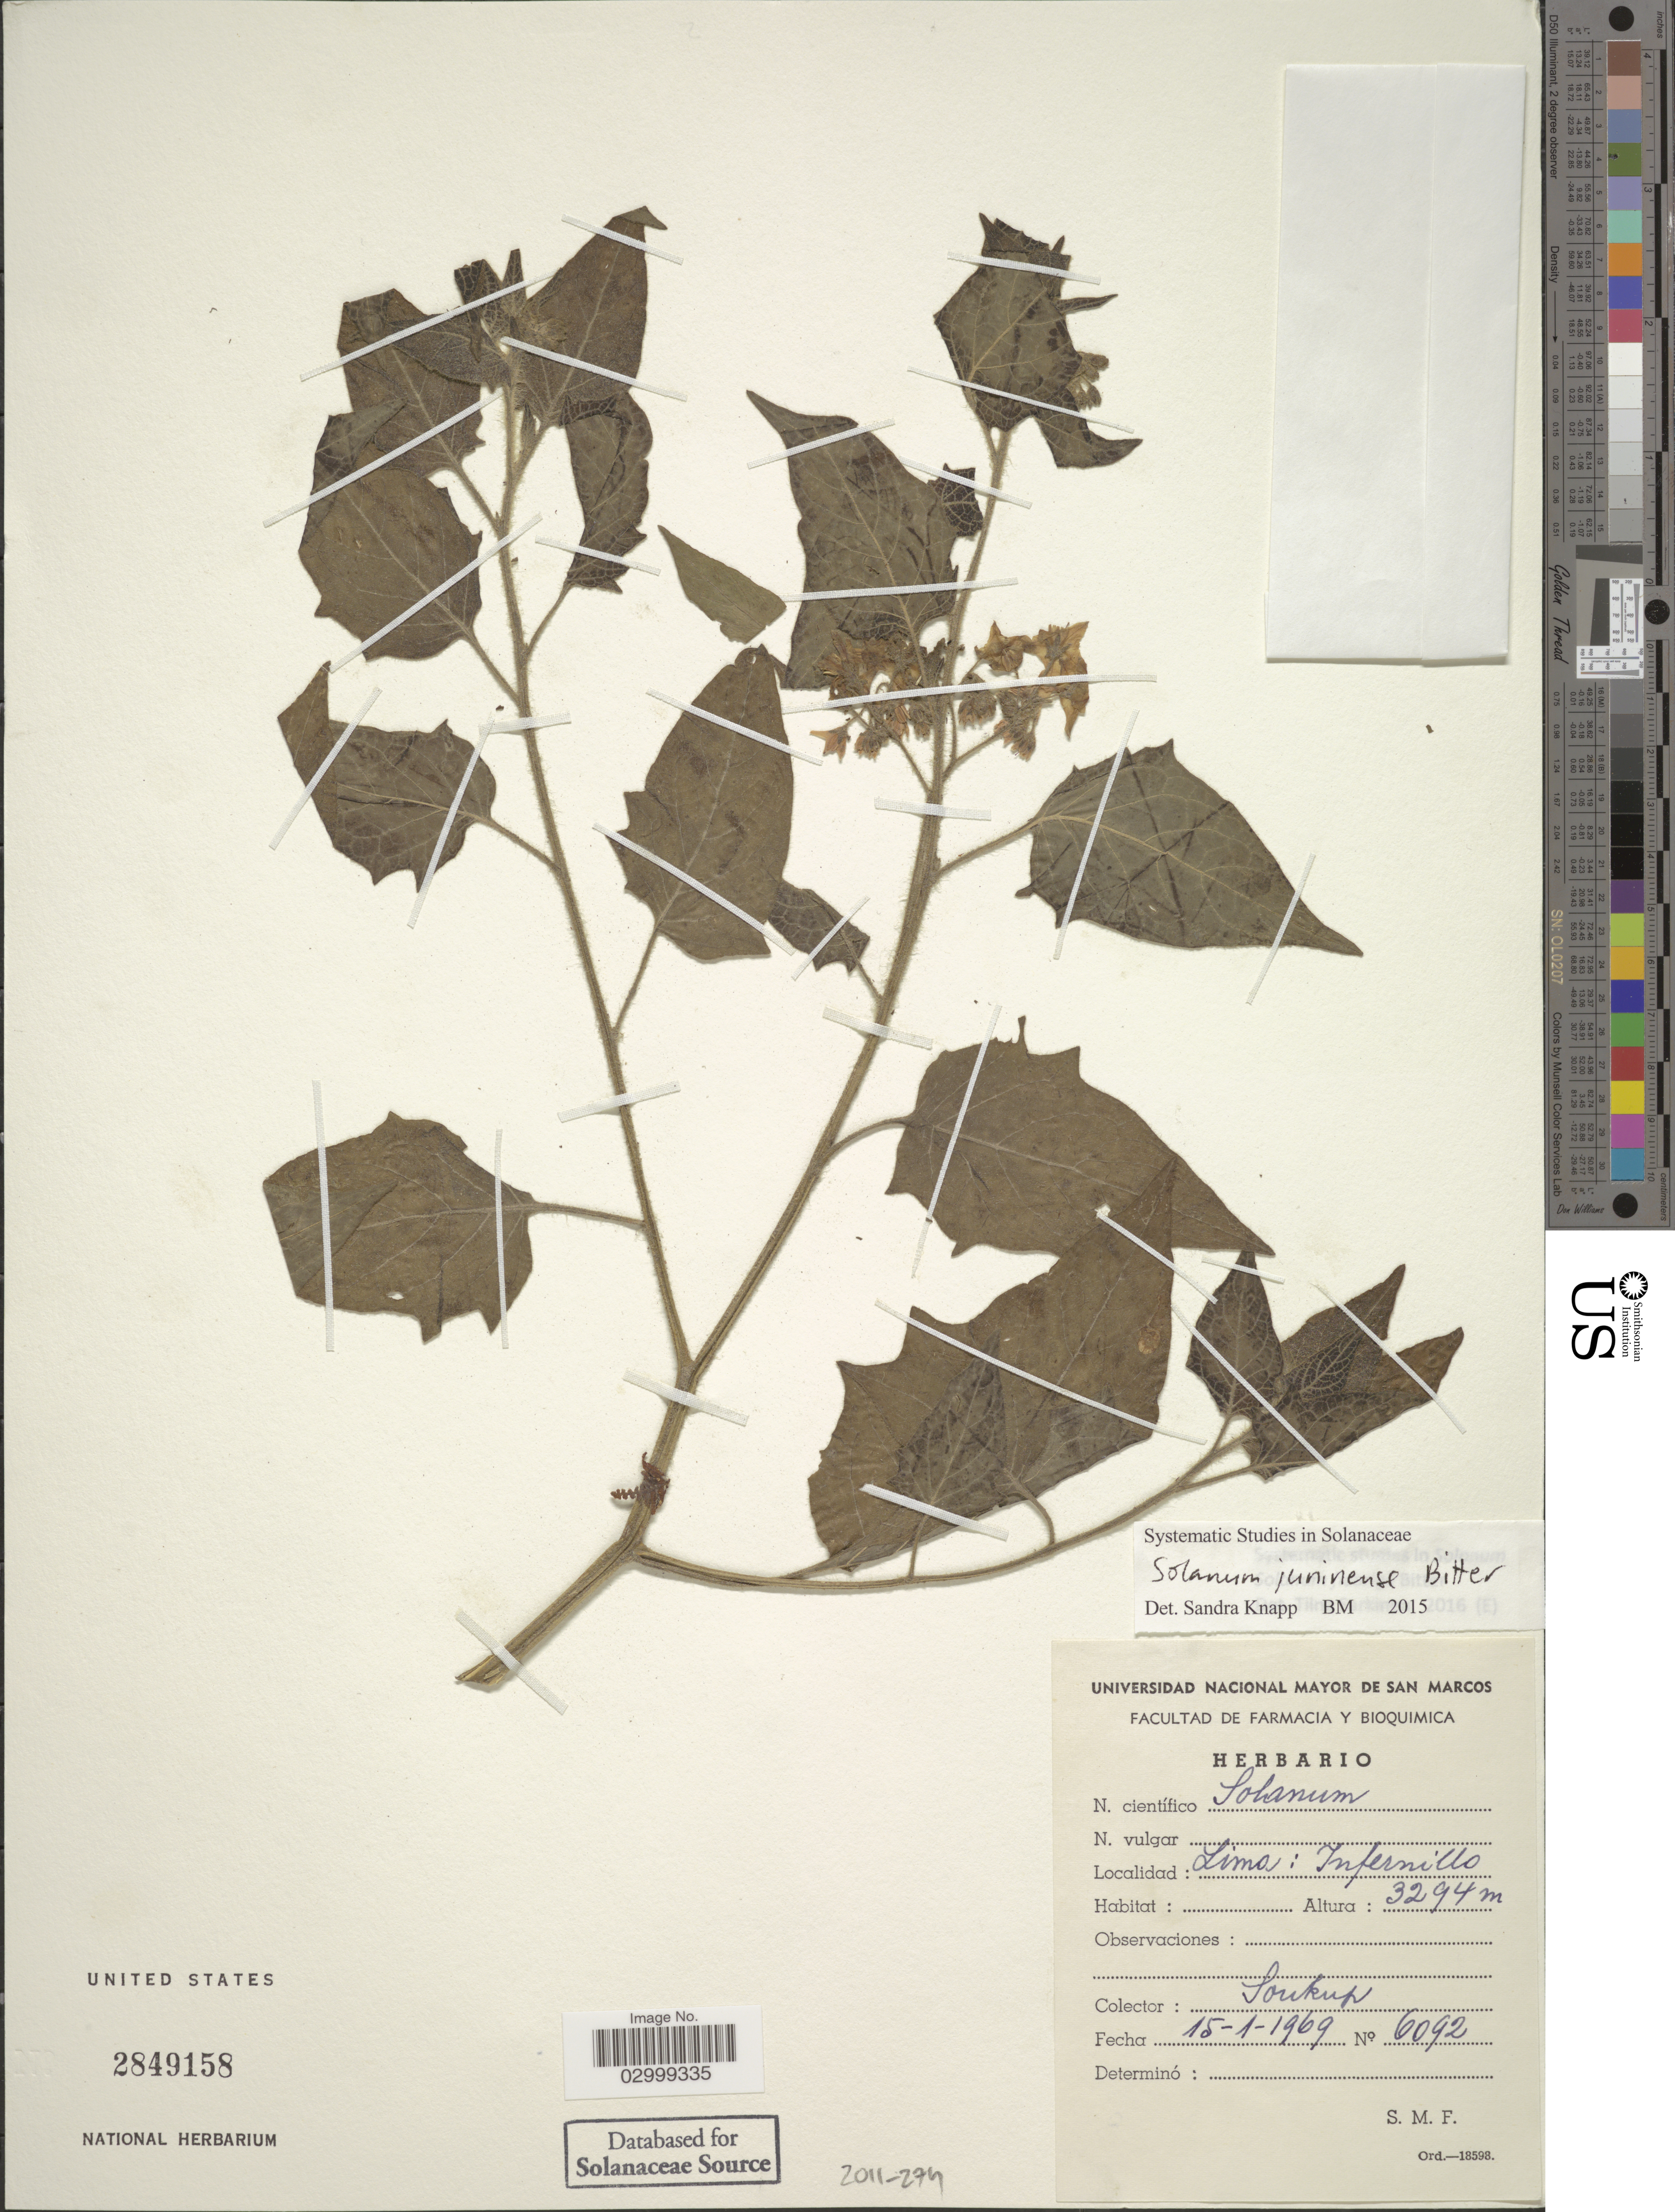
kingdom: Plantae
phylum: Tracheophyta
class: Magnoliopsida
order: Solanales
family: Solanaceae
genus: Solanum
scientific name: Solanum guineense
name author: L.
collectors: -- Soukup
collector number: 6092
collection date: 1969-01-15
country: Peru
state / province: Lima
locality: Infernillo.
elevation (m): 3294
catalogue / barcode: US 2849158